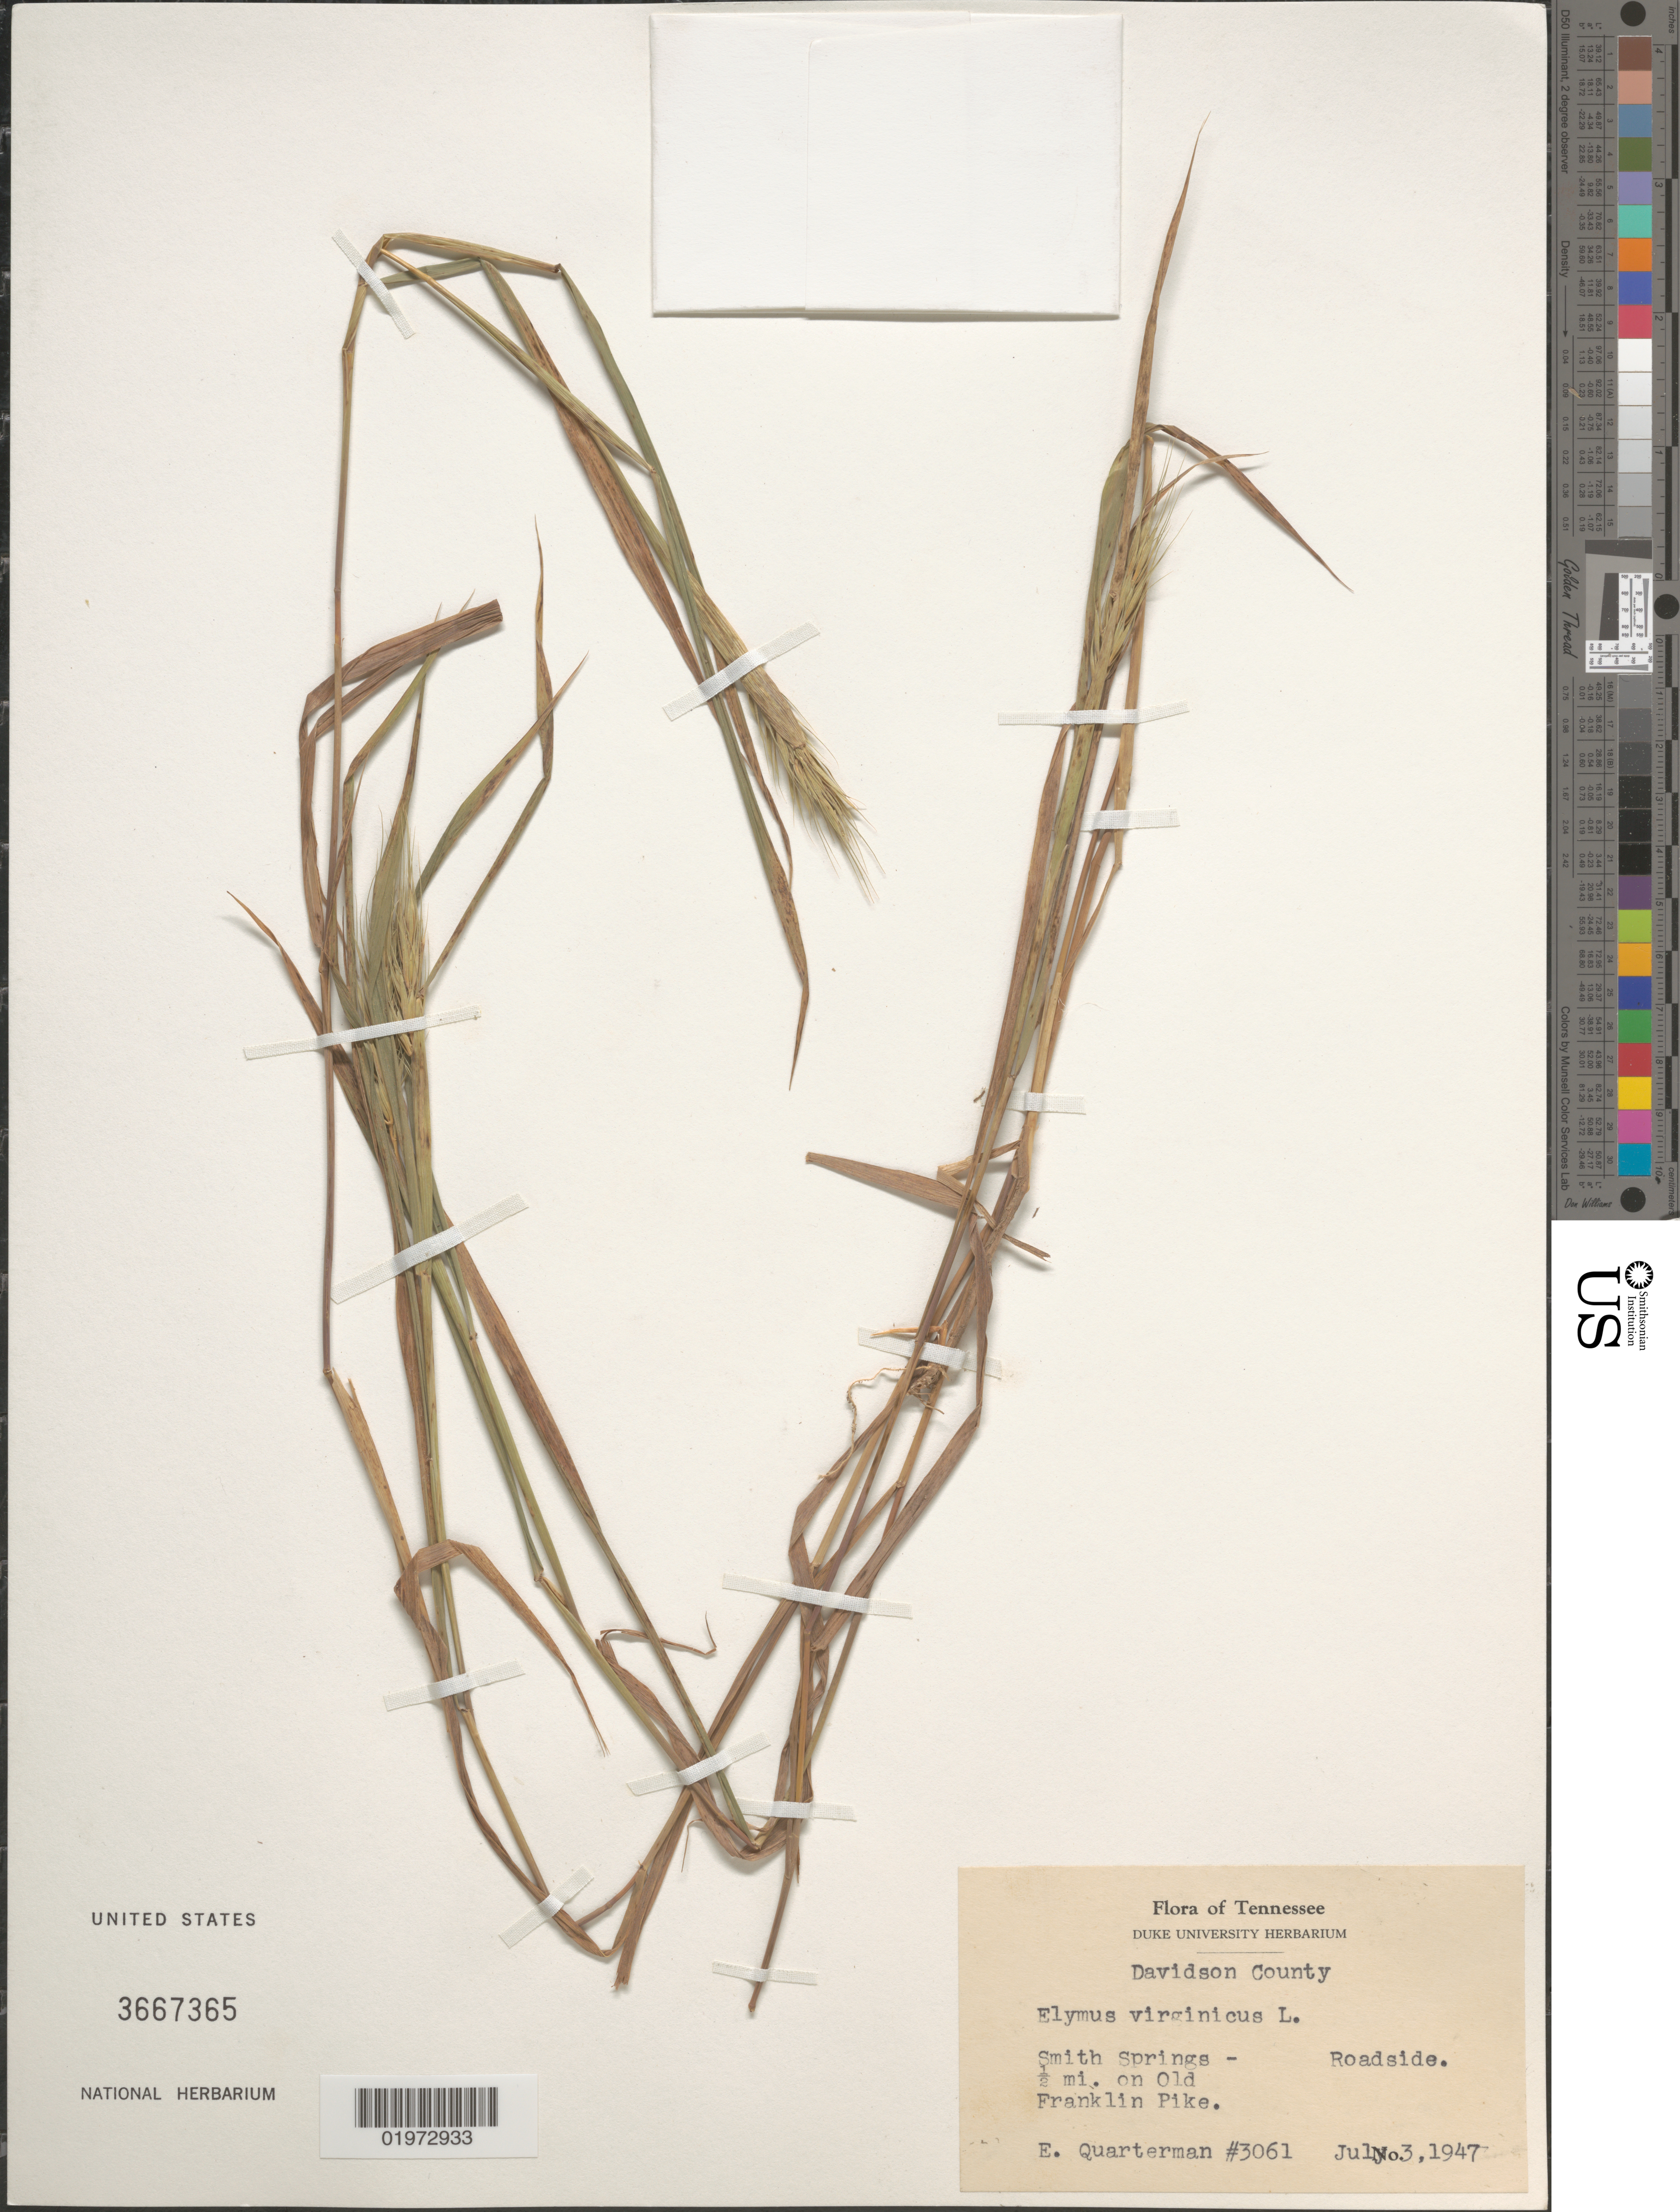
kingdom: Plantae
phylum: Tracheophyta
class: Liliopsida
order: Poales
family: Poaceae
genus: Elymus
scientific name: Elymus virginicus var. halophilus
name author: L.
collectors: E. Quarterman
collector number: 3061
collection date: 1947-07-03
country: United States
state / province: Tennessee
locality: Davidson County. Smith Springs - Roadside. ½ mi. on Old Franklin Pike.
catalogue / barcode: US 3667365